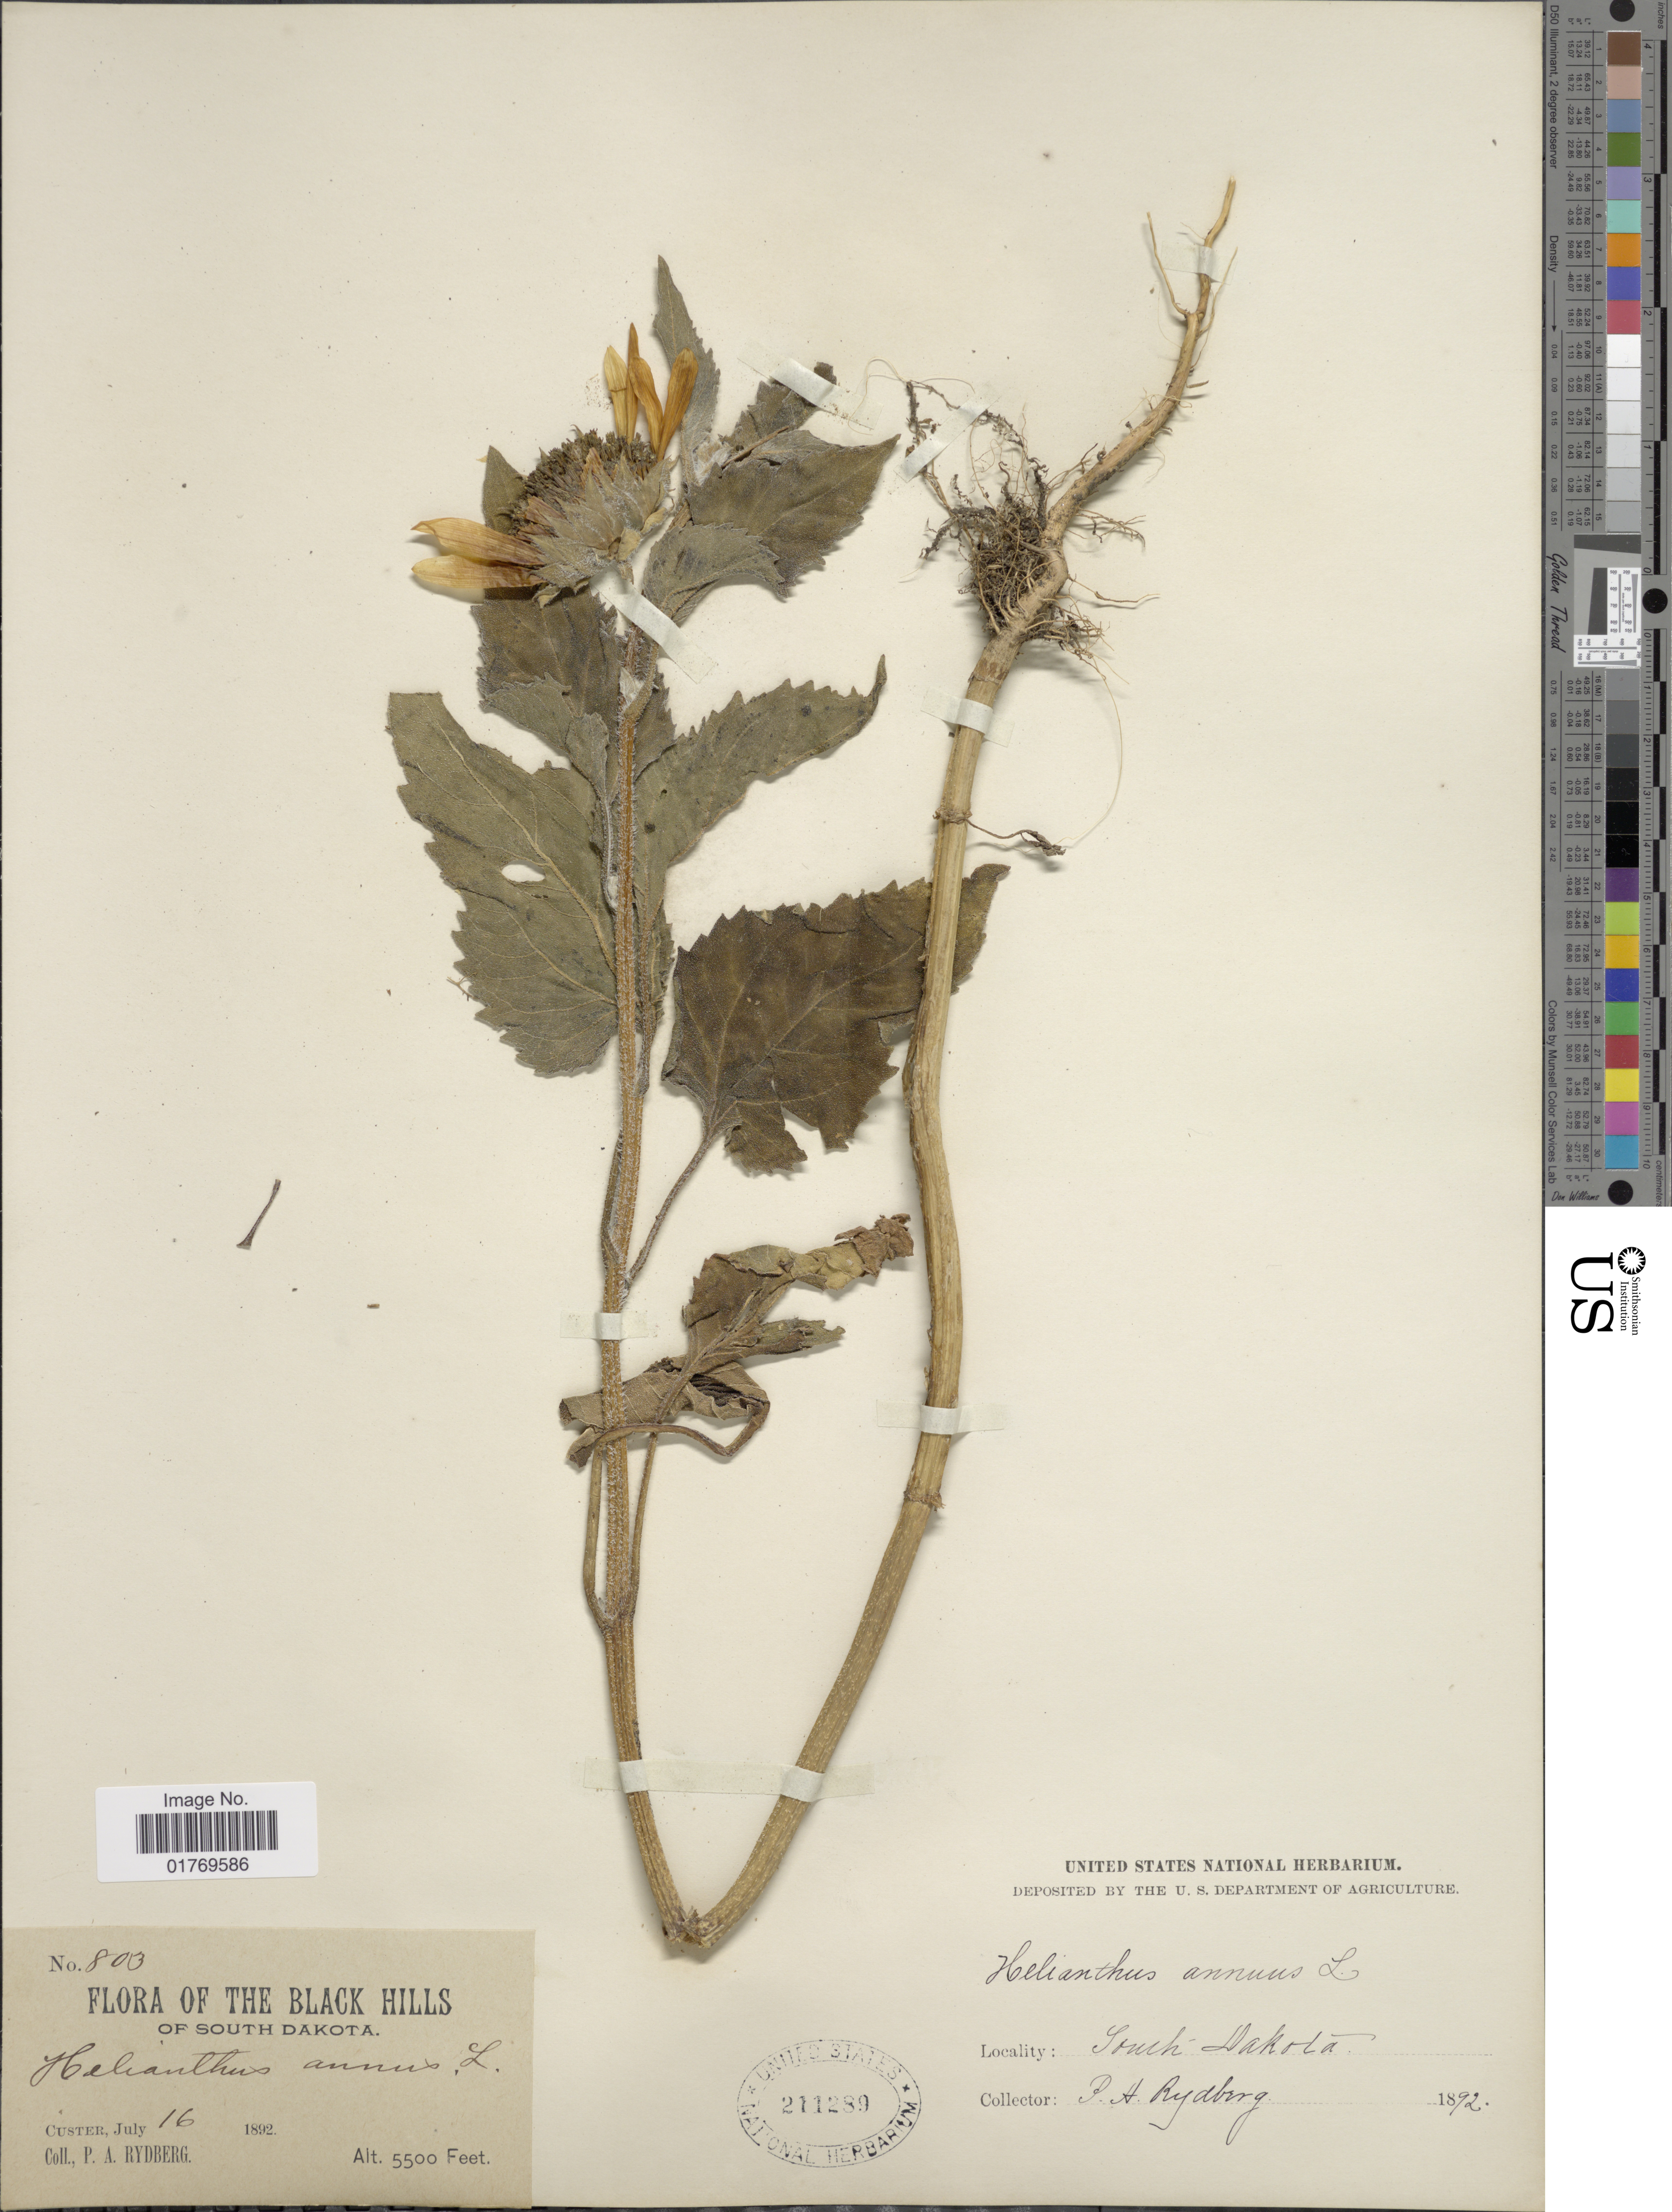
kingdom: Plantae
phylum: Tracheophyta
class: Magnoliopsida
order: Asterales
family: Asteraceae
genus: Helianthus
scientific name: Helianthus annuus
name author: L.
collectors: P. A. Rydberg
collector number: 803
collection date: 1892-07-16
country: United States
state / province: South Dakota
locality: Black Hills of South Dakota. Custer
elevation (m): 1676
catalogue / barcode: US 211289